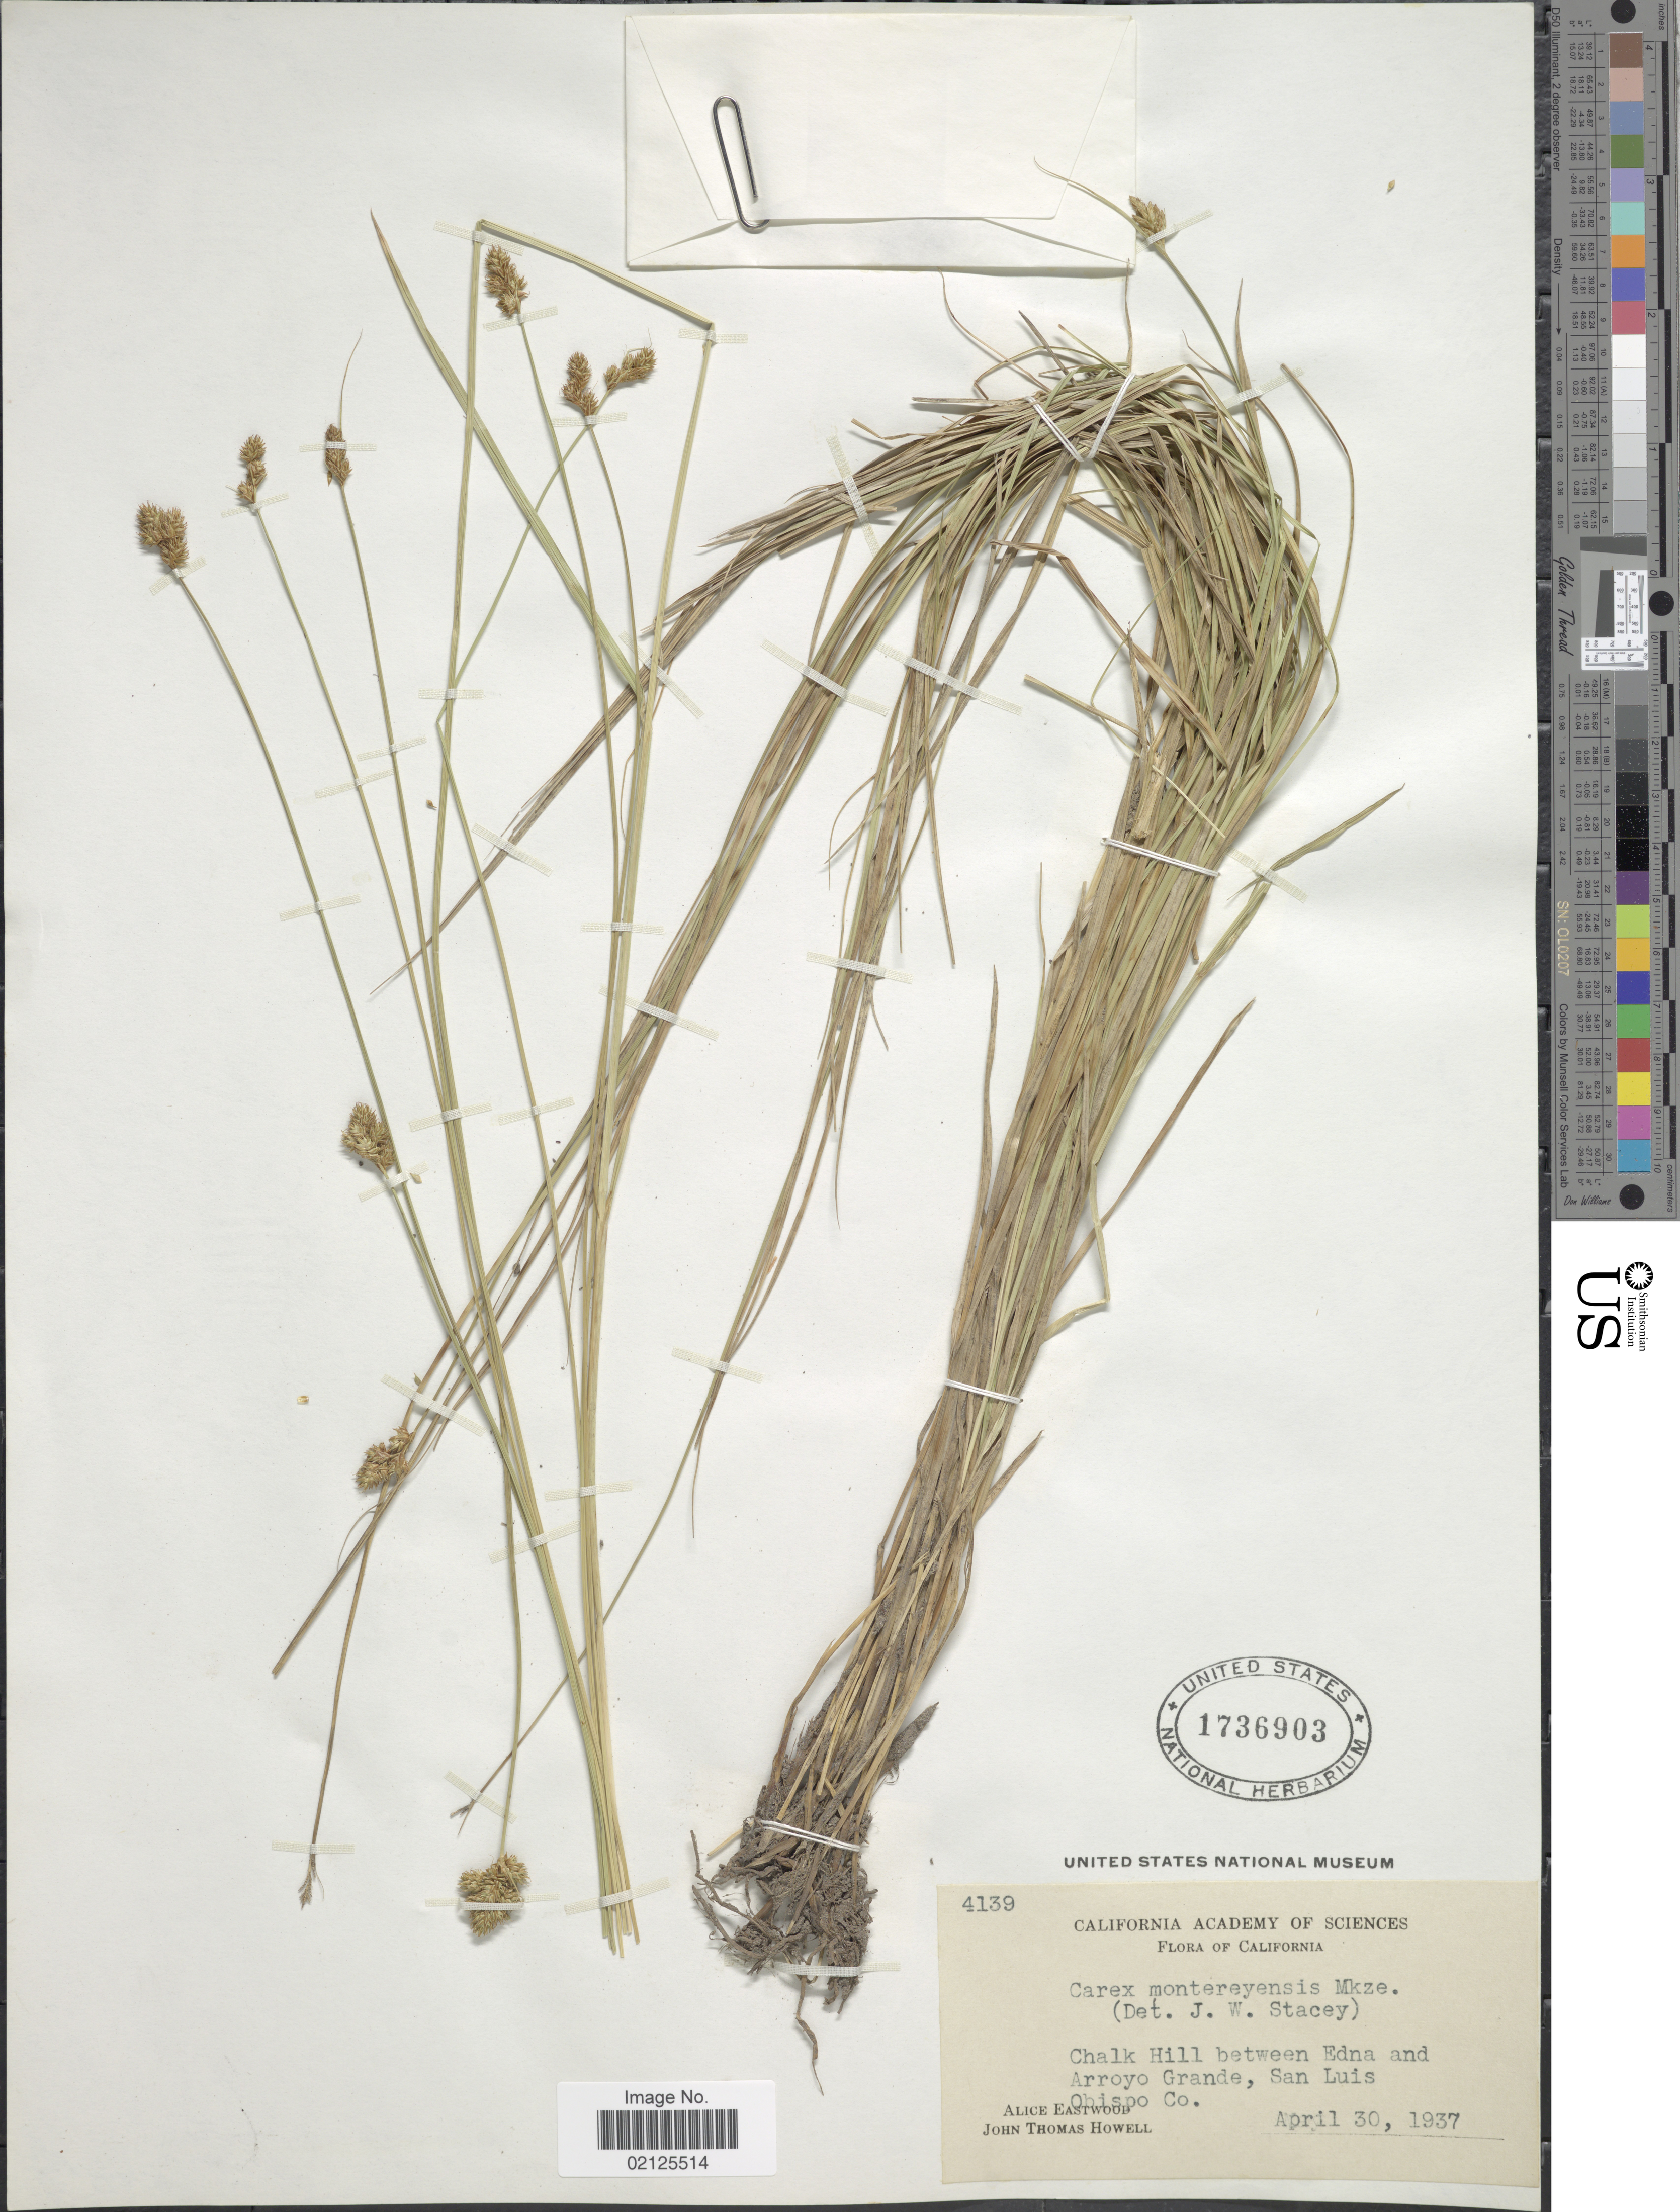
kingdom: Plantae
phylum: Tracheophyta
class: Liliopsida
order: Poales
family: Cyperaceae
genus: Carex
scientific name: Carex harfordii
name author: Mack.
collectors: A. Eastwood & J. T. Howell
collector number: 4139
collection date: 1937-04-30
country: United States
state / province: California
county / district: San Luis Obispo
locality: Chalk Hill between Edna and Arroyo Grande, San Luis Obispo Co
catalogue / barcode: US 1736903